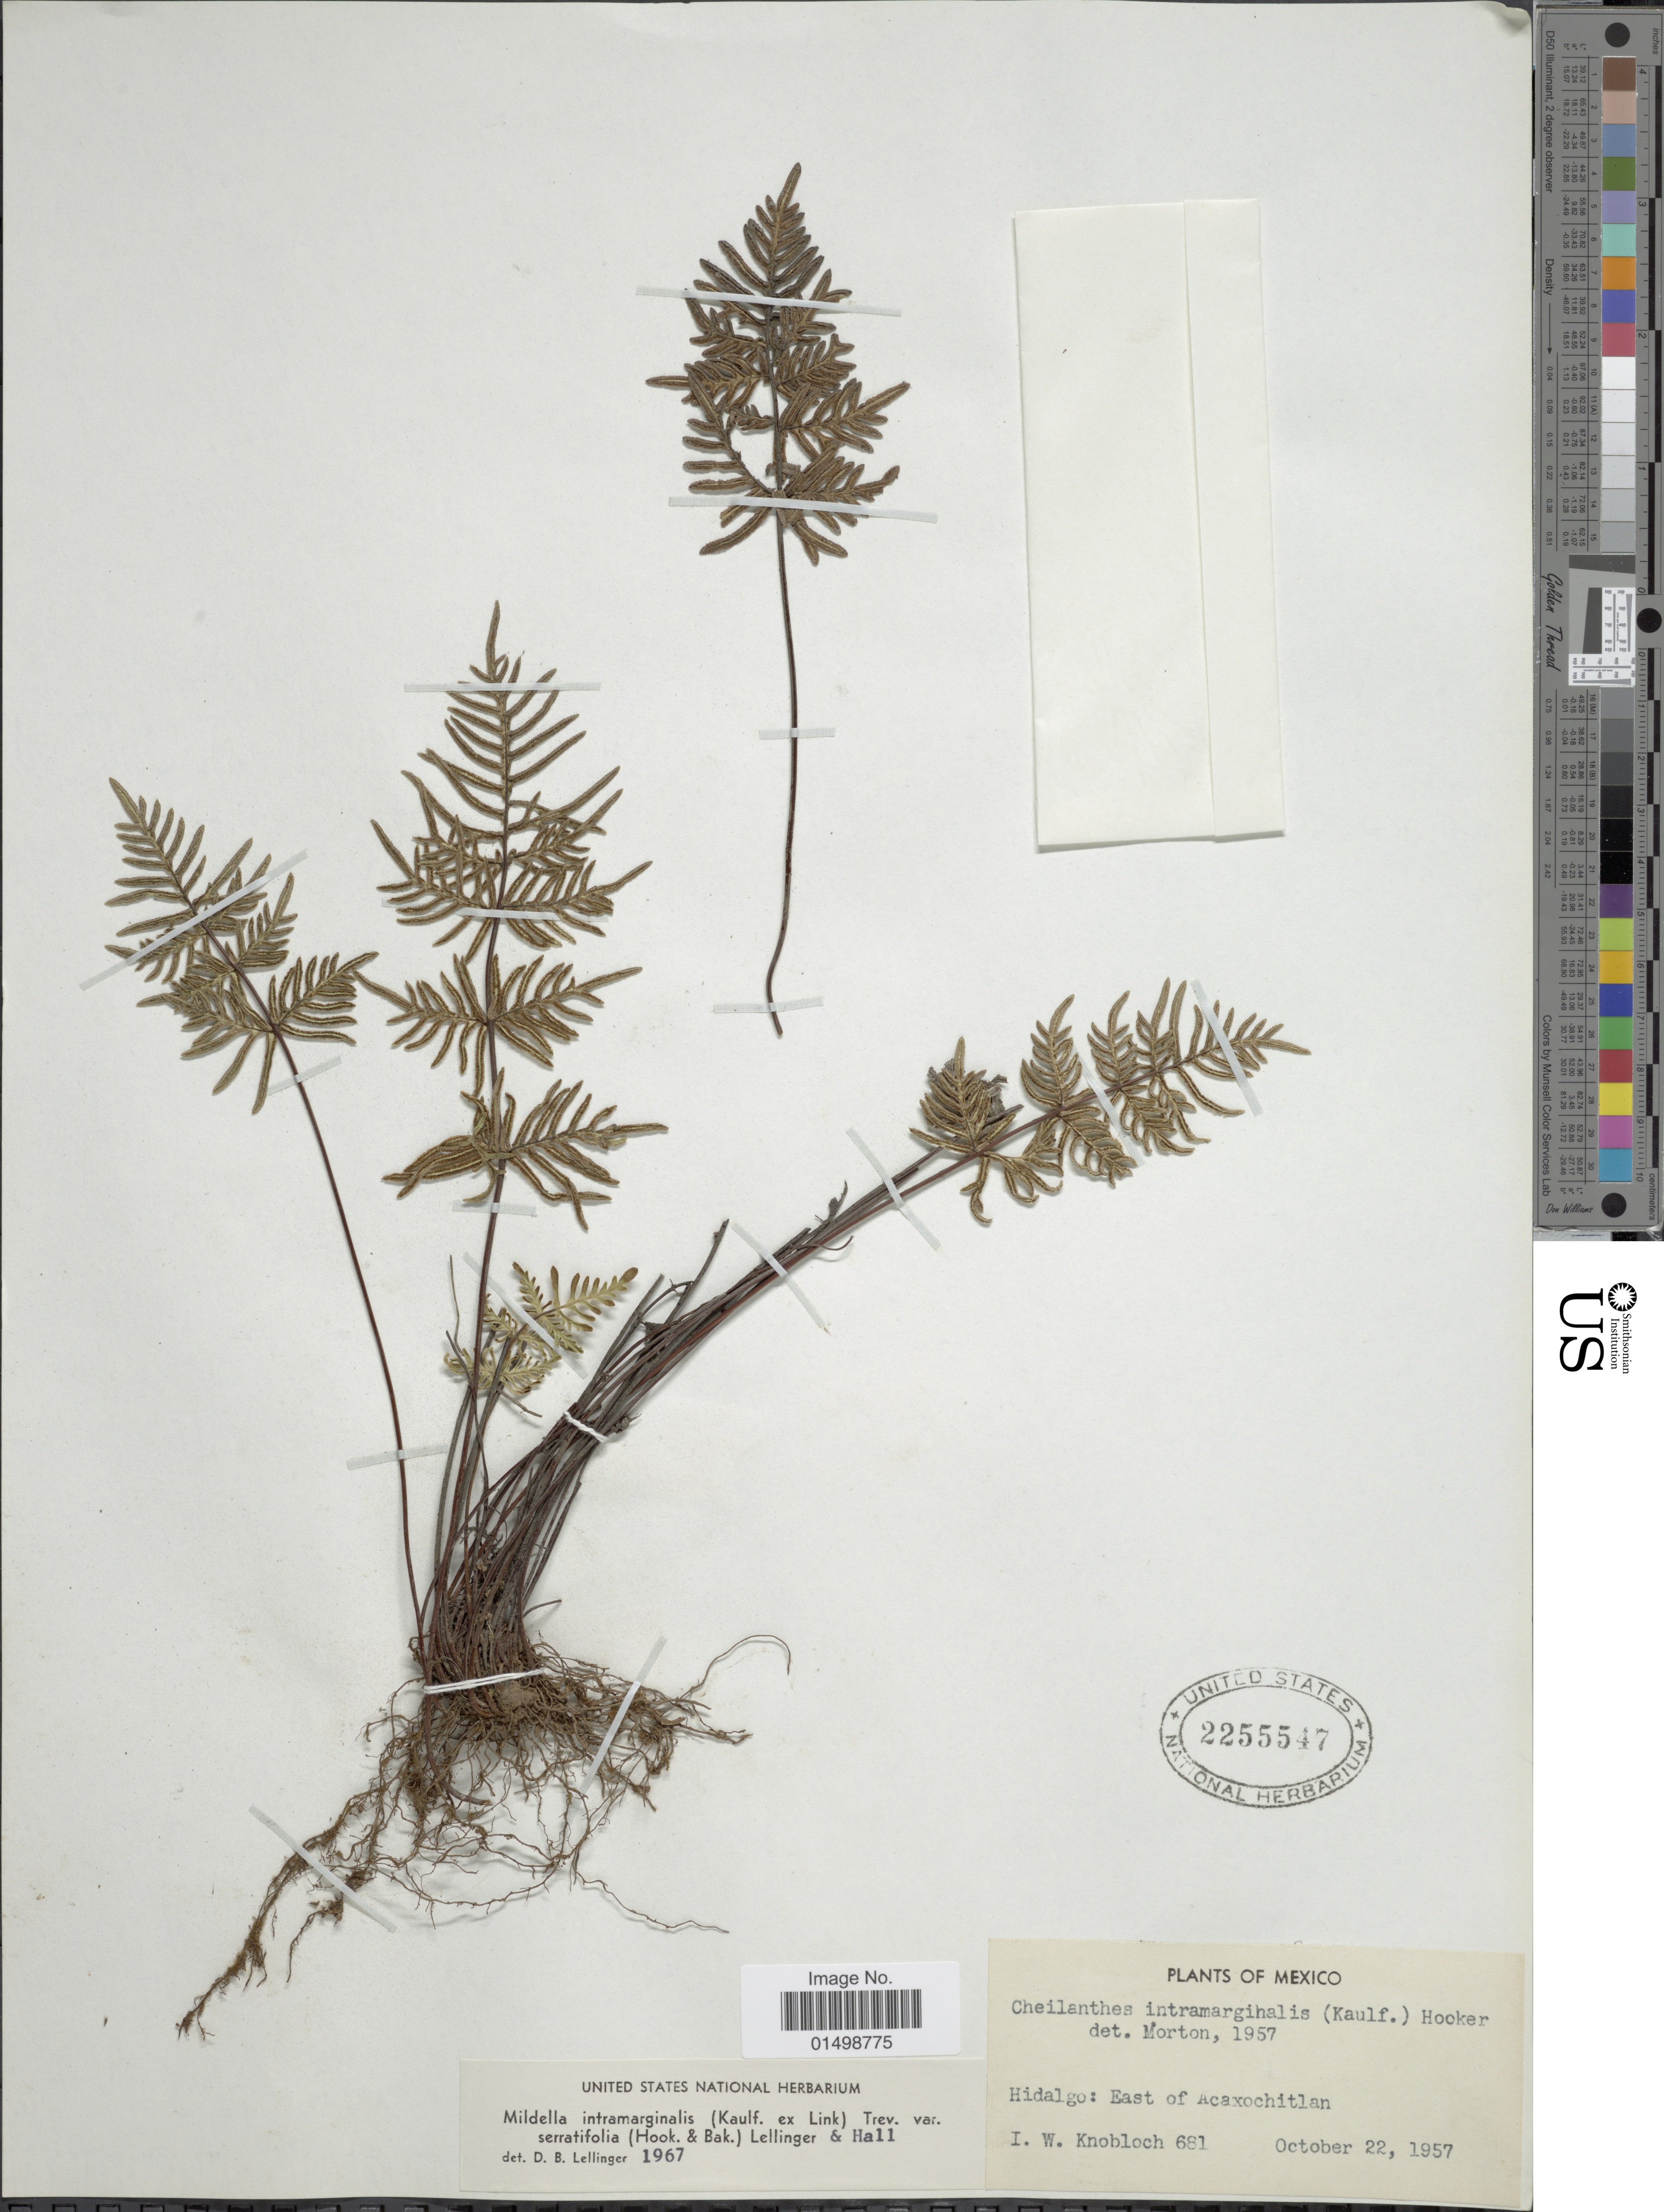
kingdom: Plantae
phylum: Tracheophyta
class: Polypodiopsida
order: Polypodiales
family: Pteridaceae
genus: Cheilanthes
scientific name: Cheilanthes intramarginalis var. serratifolia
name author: (Kaulf.) Hook.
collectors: I. W. Knobloch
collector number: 681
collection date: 1957-10-22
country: Mexico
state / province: Hidalgo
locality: East of Acaxochitlan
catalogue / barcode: US 2255547